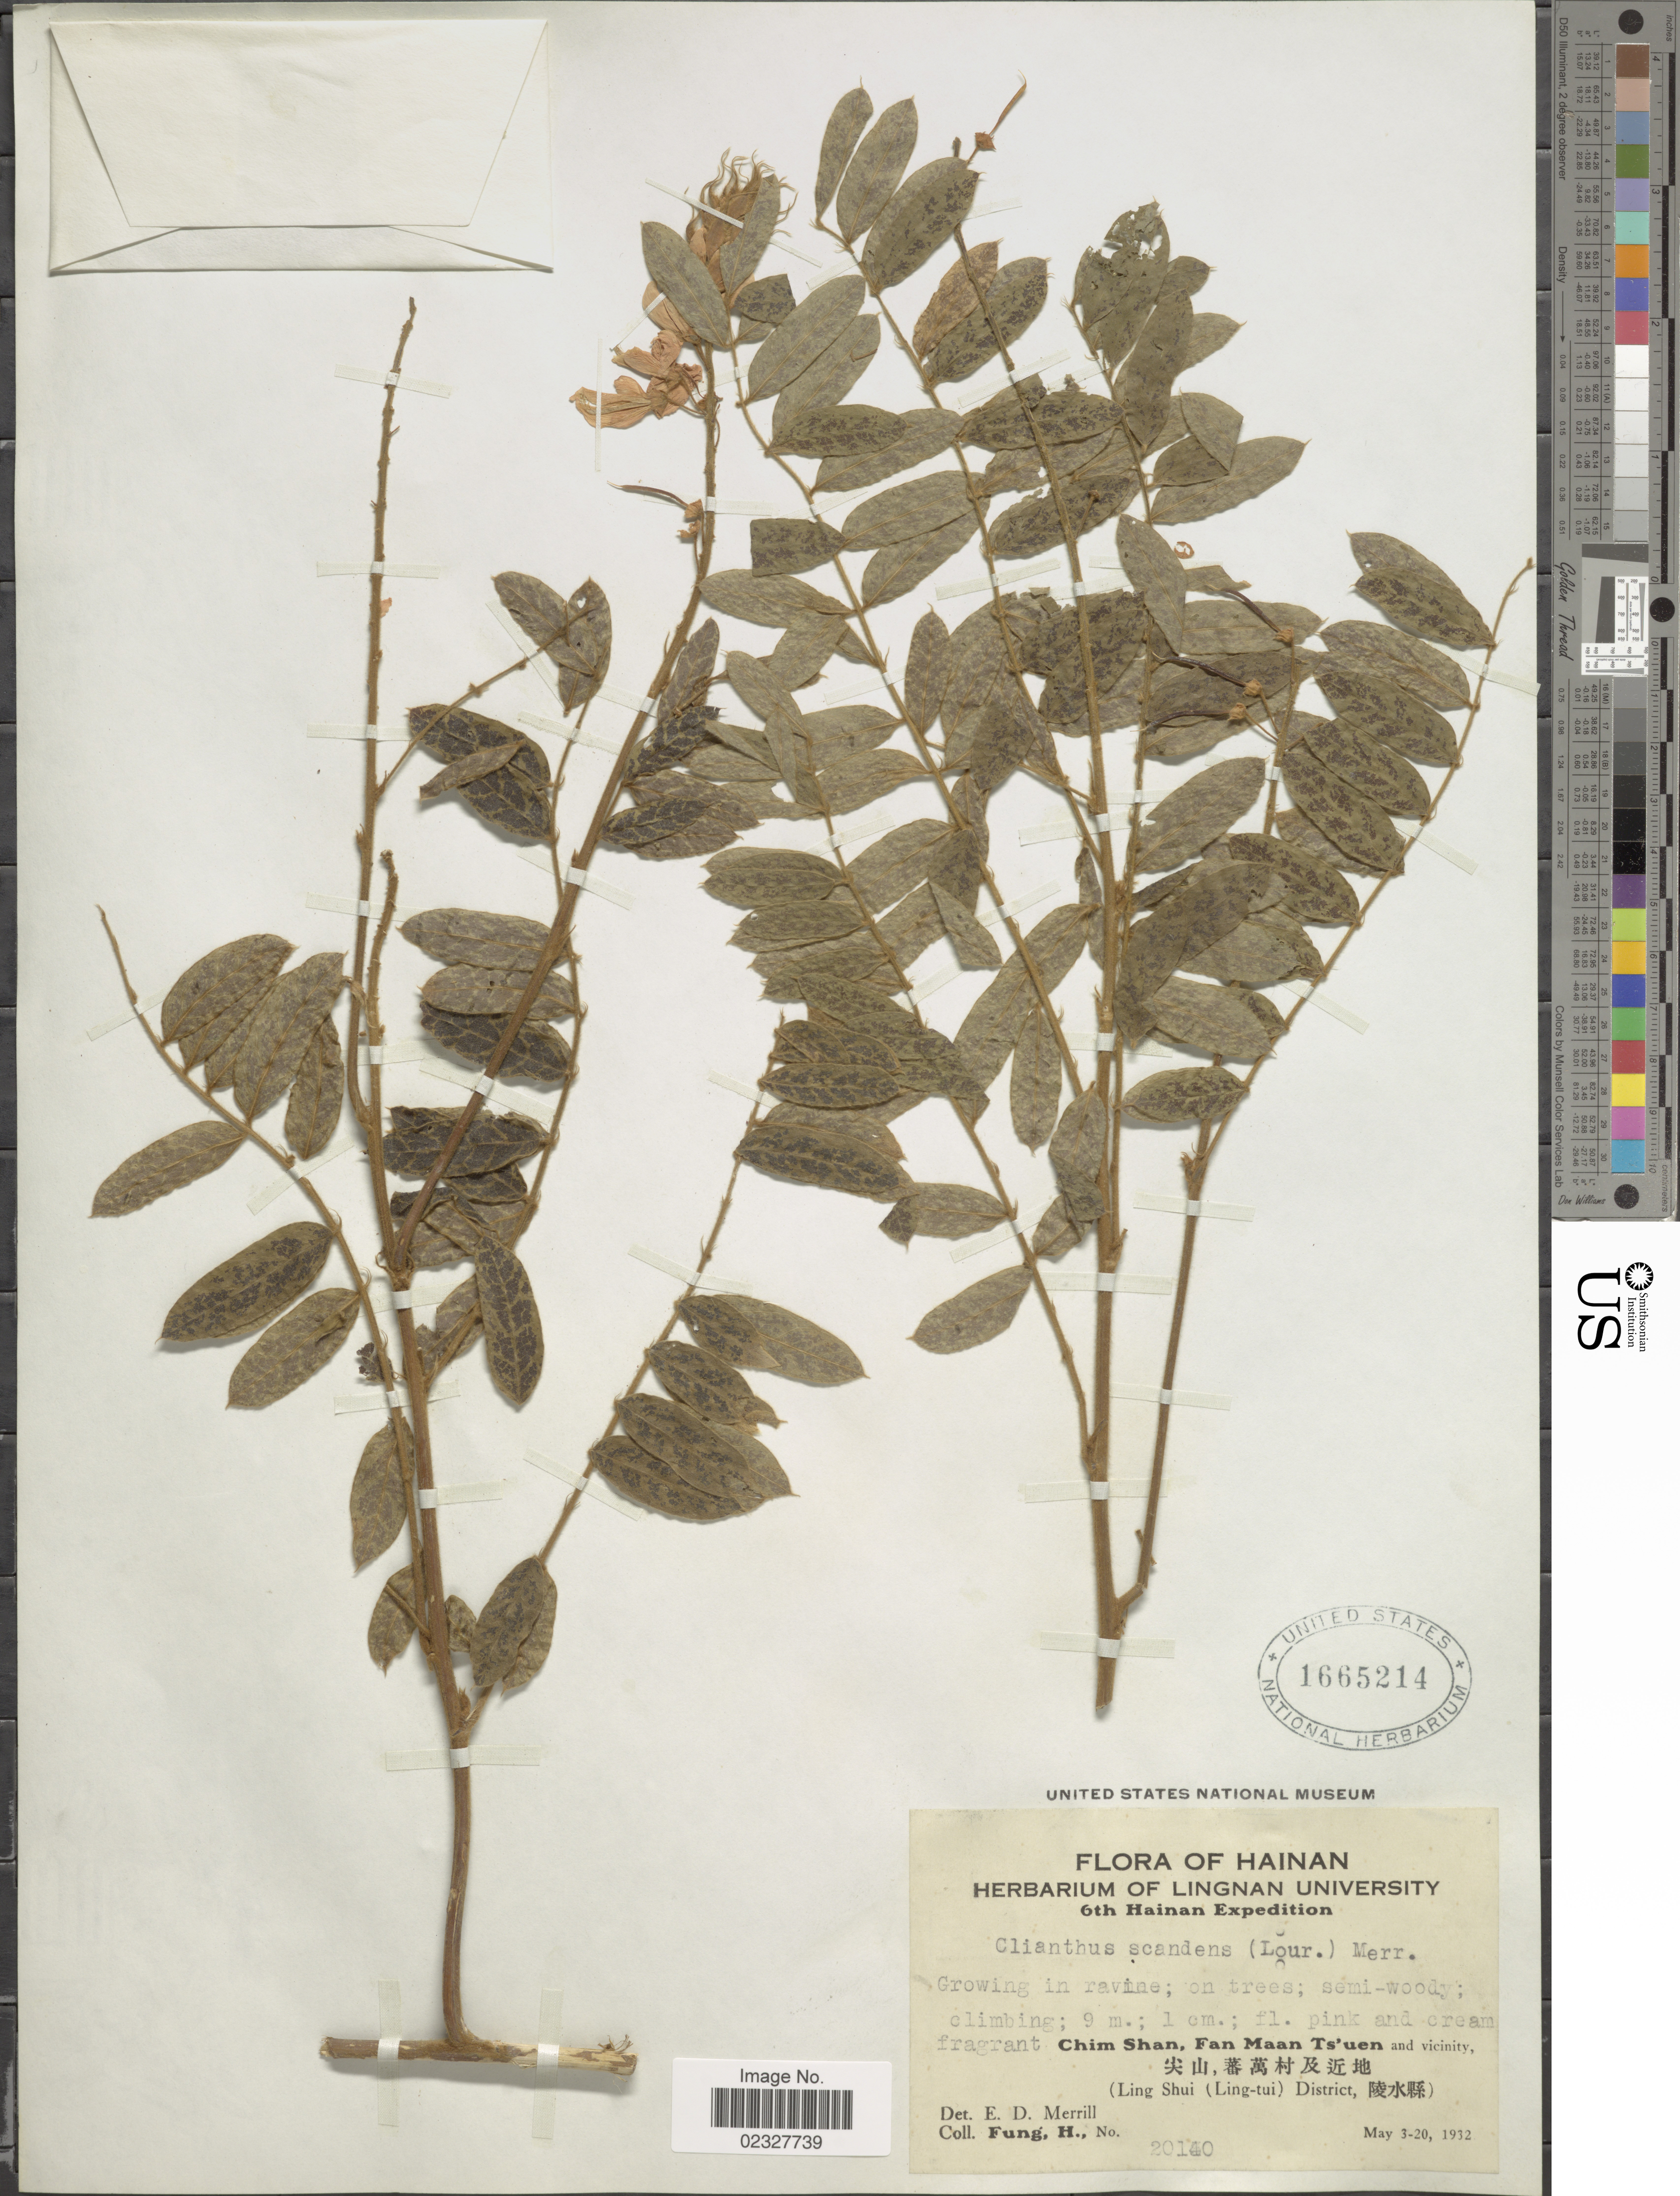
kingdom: Plantae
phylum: Tracheophyta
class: Magnoliopsida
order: Fabales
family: Fabaceae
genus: Clianthus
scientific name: Clianthus scandens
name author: (Lour.) Merr.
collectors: H. Fung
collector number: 20140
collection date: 1932-05-03/1932-05-20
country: China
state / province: Hainan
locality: Chim Shan , Fan Maan Ts'uen and vicinity (Ling Shui (Ling-tui ) District)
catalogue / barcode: US 1665214